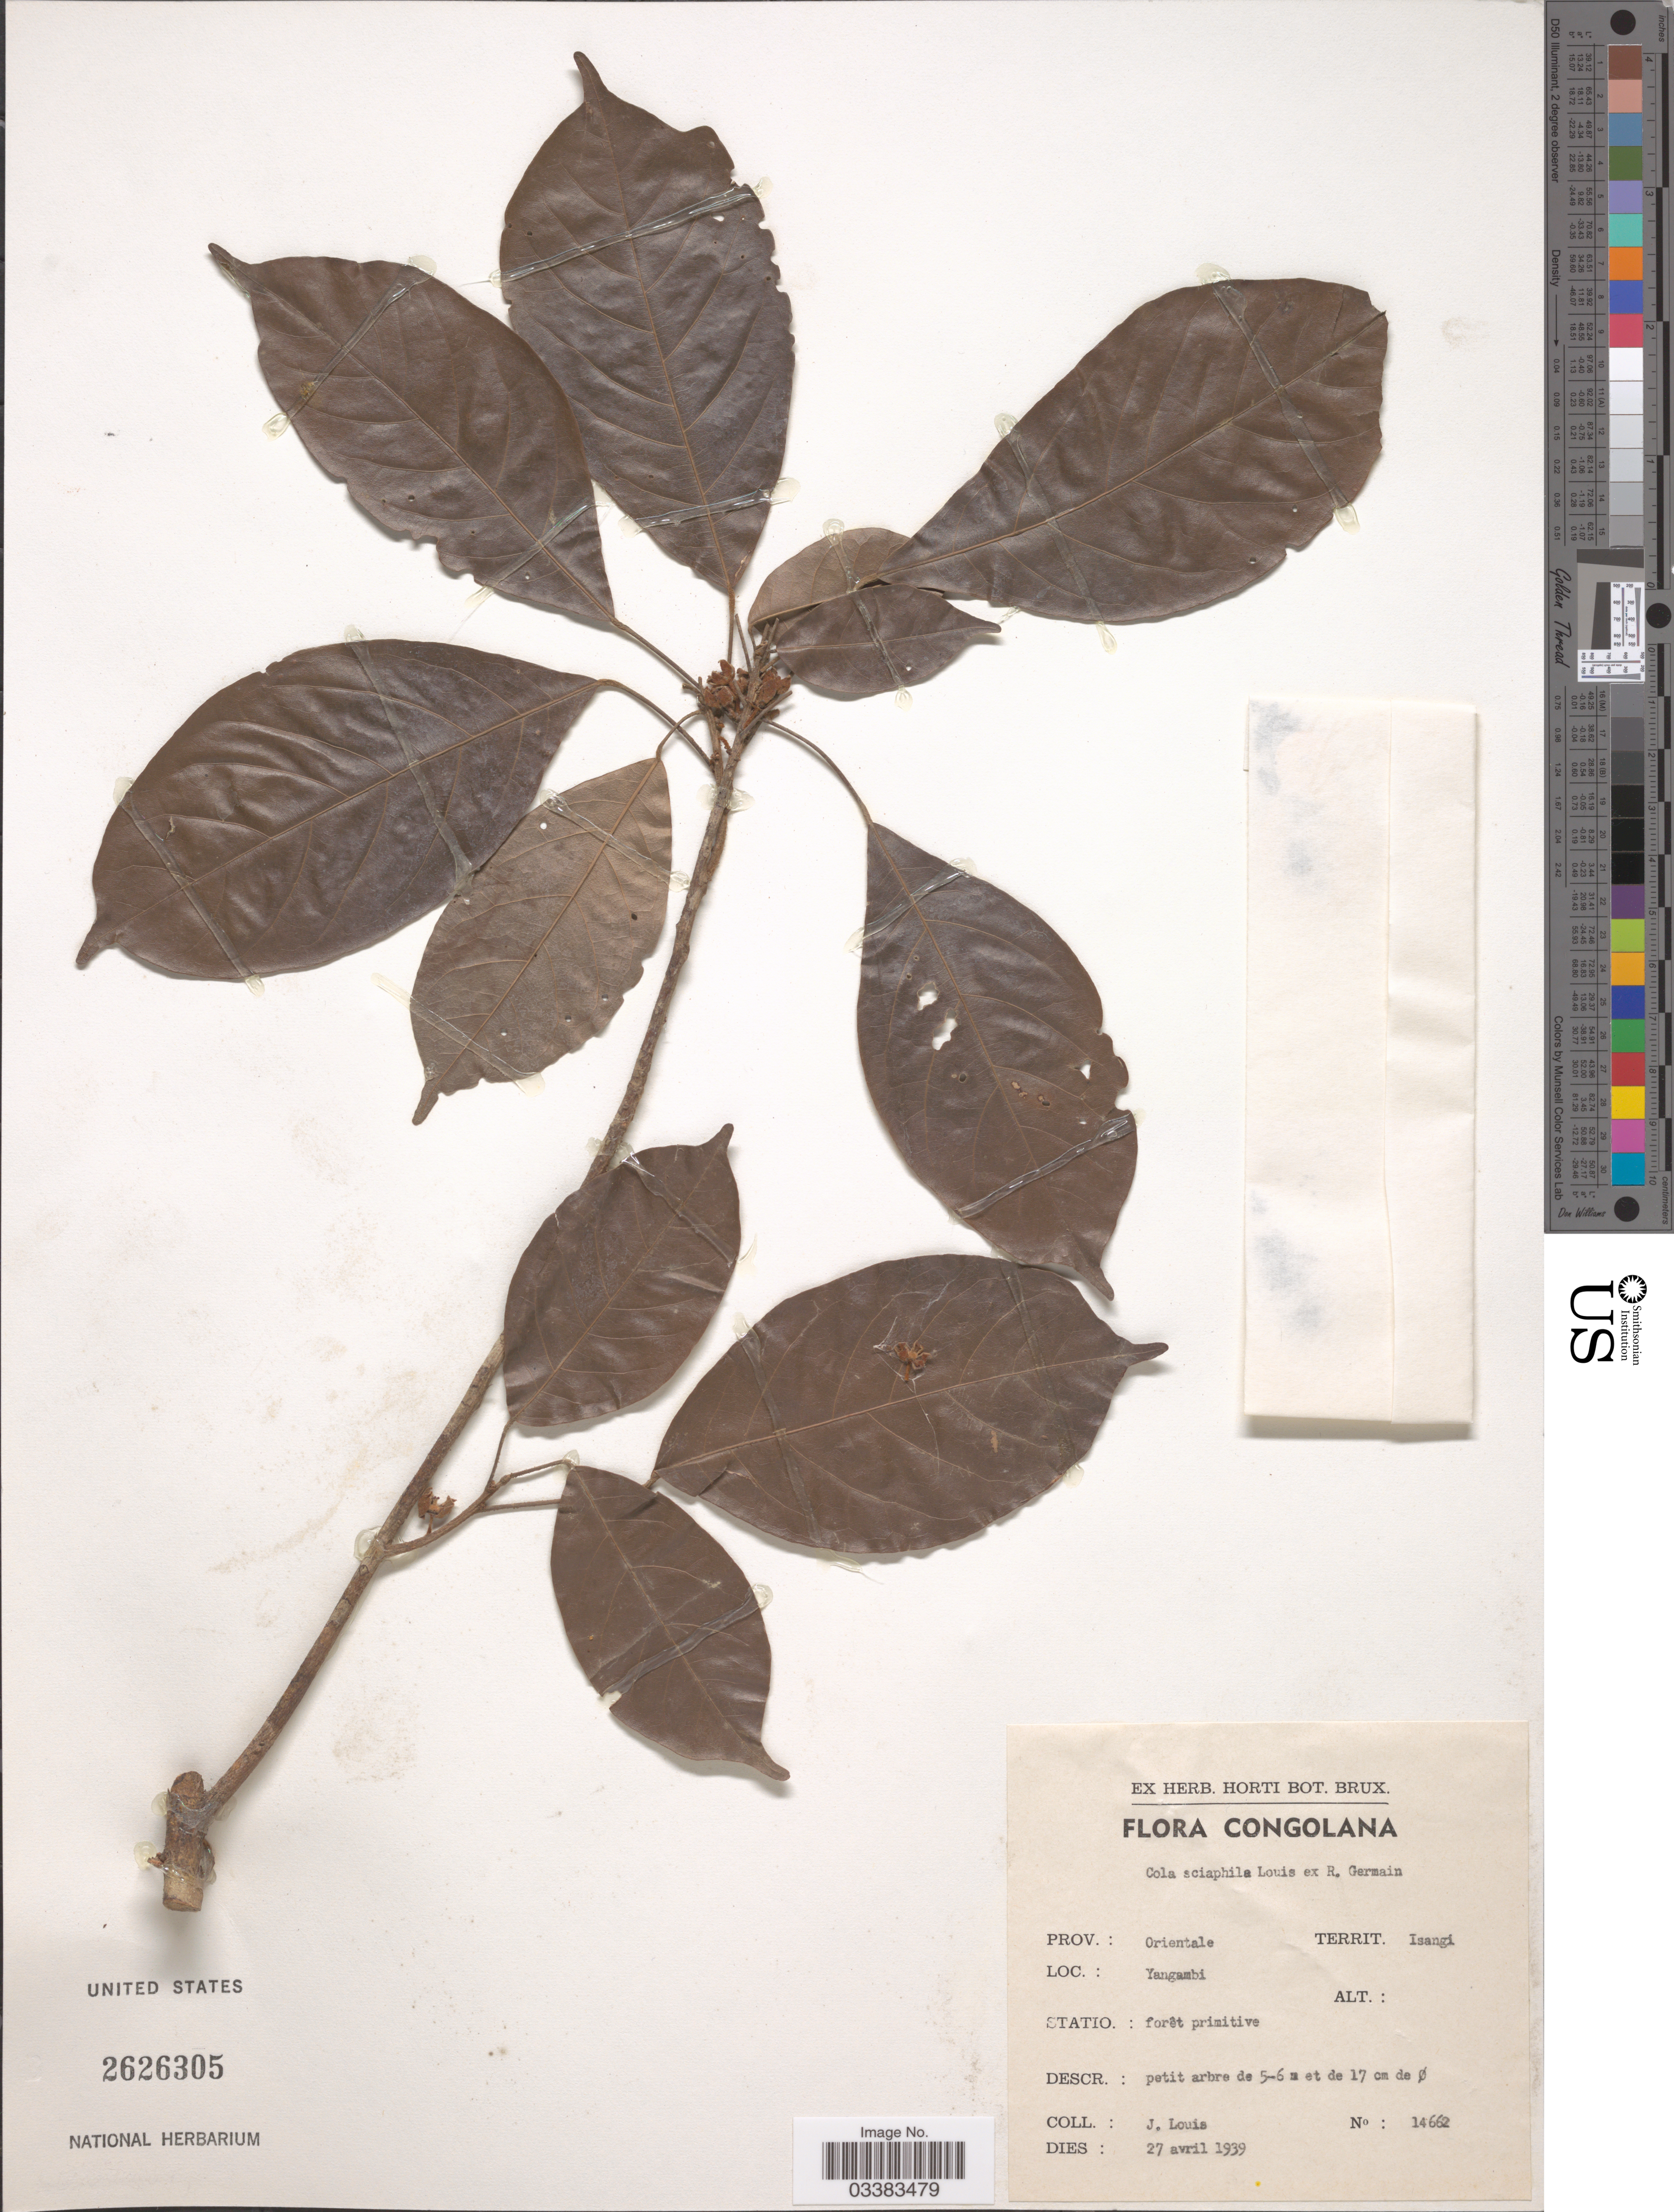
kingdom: Plantae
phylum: Tracheophyta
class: Magnoliopsida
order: Malvales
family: Malvaceae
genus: Cola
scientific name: Cola sciaphila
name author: Louis ex Germ.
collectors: J. Louis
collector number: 14662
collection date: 1939-04-27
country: Congo, Democratic Republic of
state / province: Tshopo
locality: Congolana. Prov.: Orientale. Territ. Isangi. Yangambi.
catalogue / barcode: US 2626305